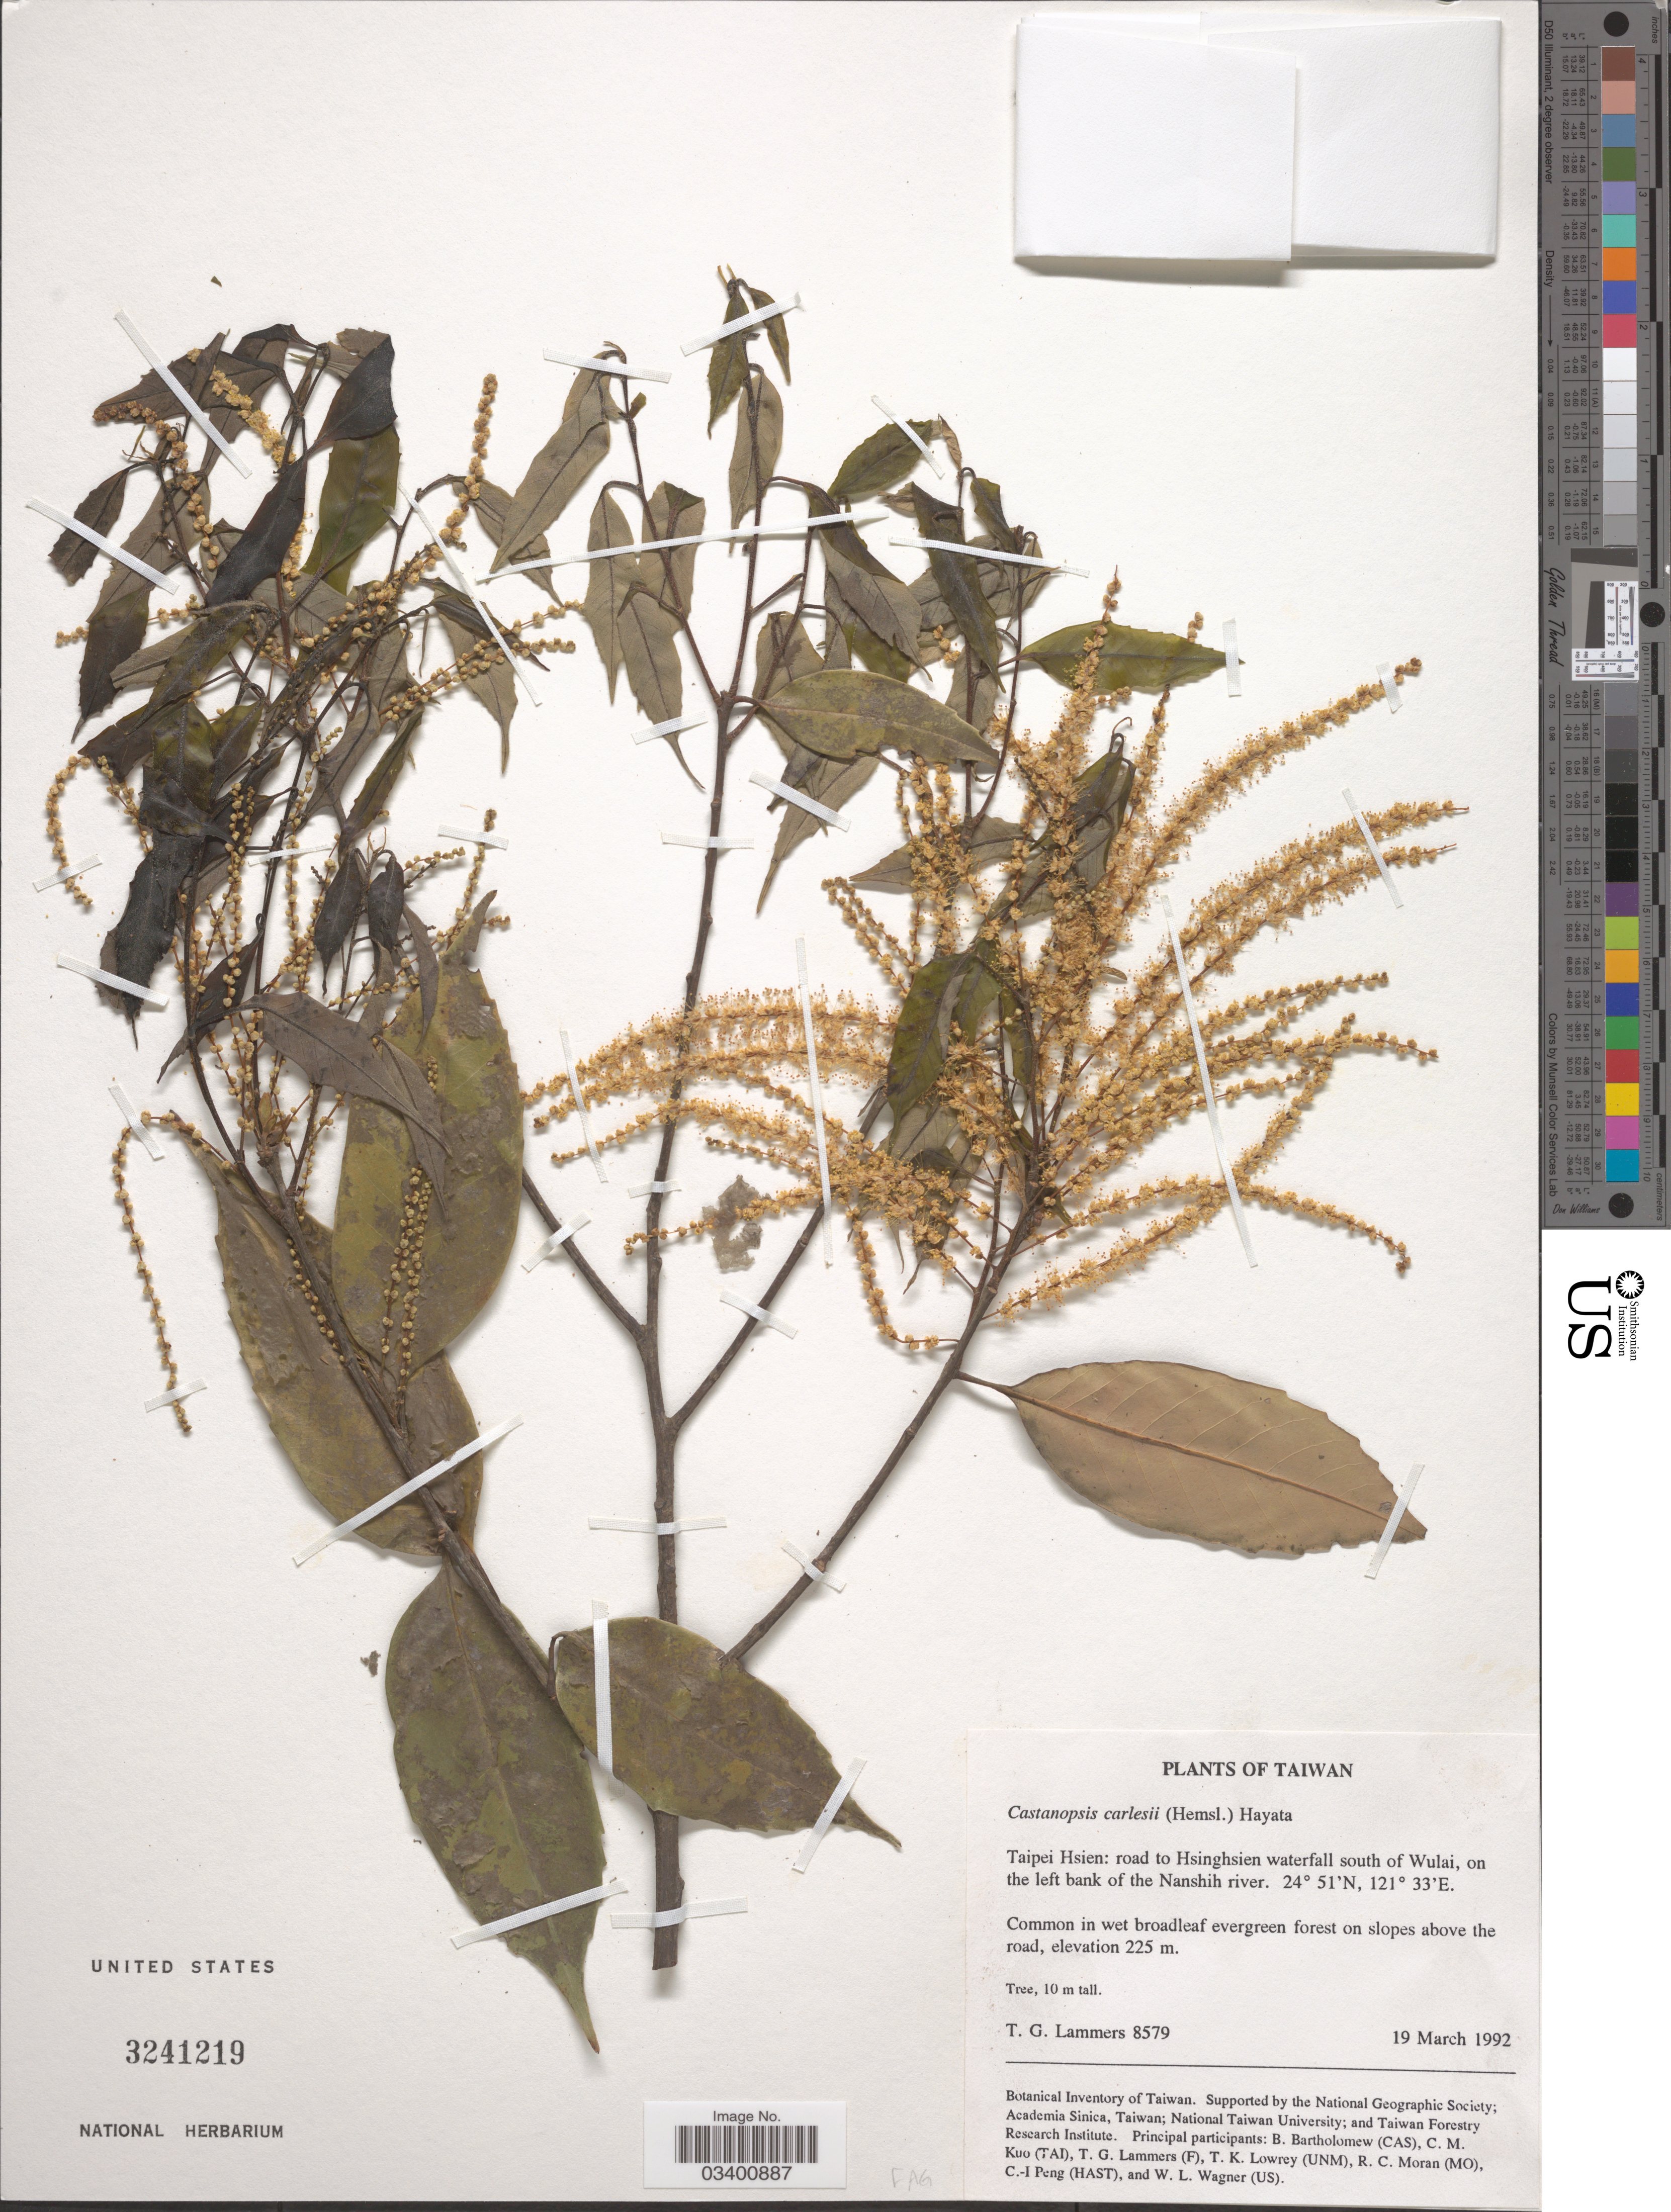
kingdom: Plantae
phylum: Tracheophyta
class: Magnoliopsida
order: Fagales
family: Fagaceae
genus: Castanopsis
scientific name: Castanopsis carlesii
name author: (Hemsl.) Hayata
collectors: T. Lammers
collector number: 8579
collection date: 1992-03-19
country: Taiwan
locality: Taipei Hsien: road to Hsingsien waterfall south of Wulai, on the left bank of the Nanshih river.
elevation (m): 225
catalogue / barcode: US 3241219